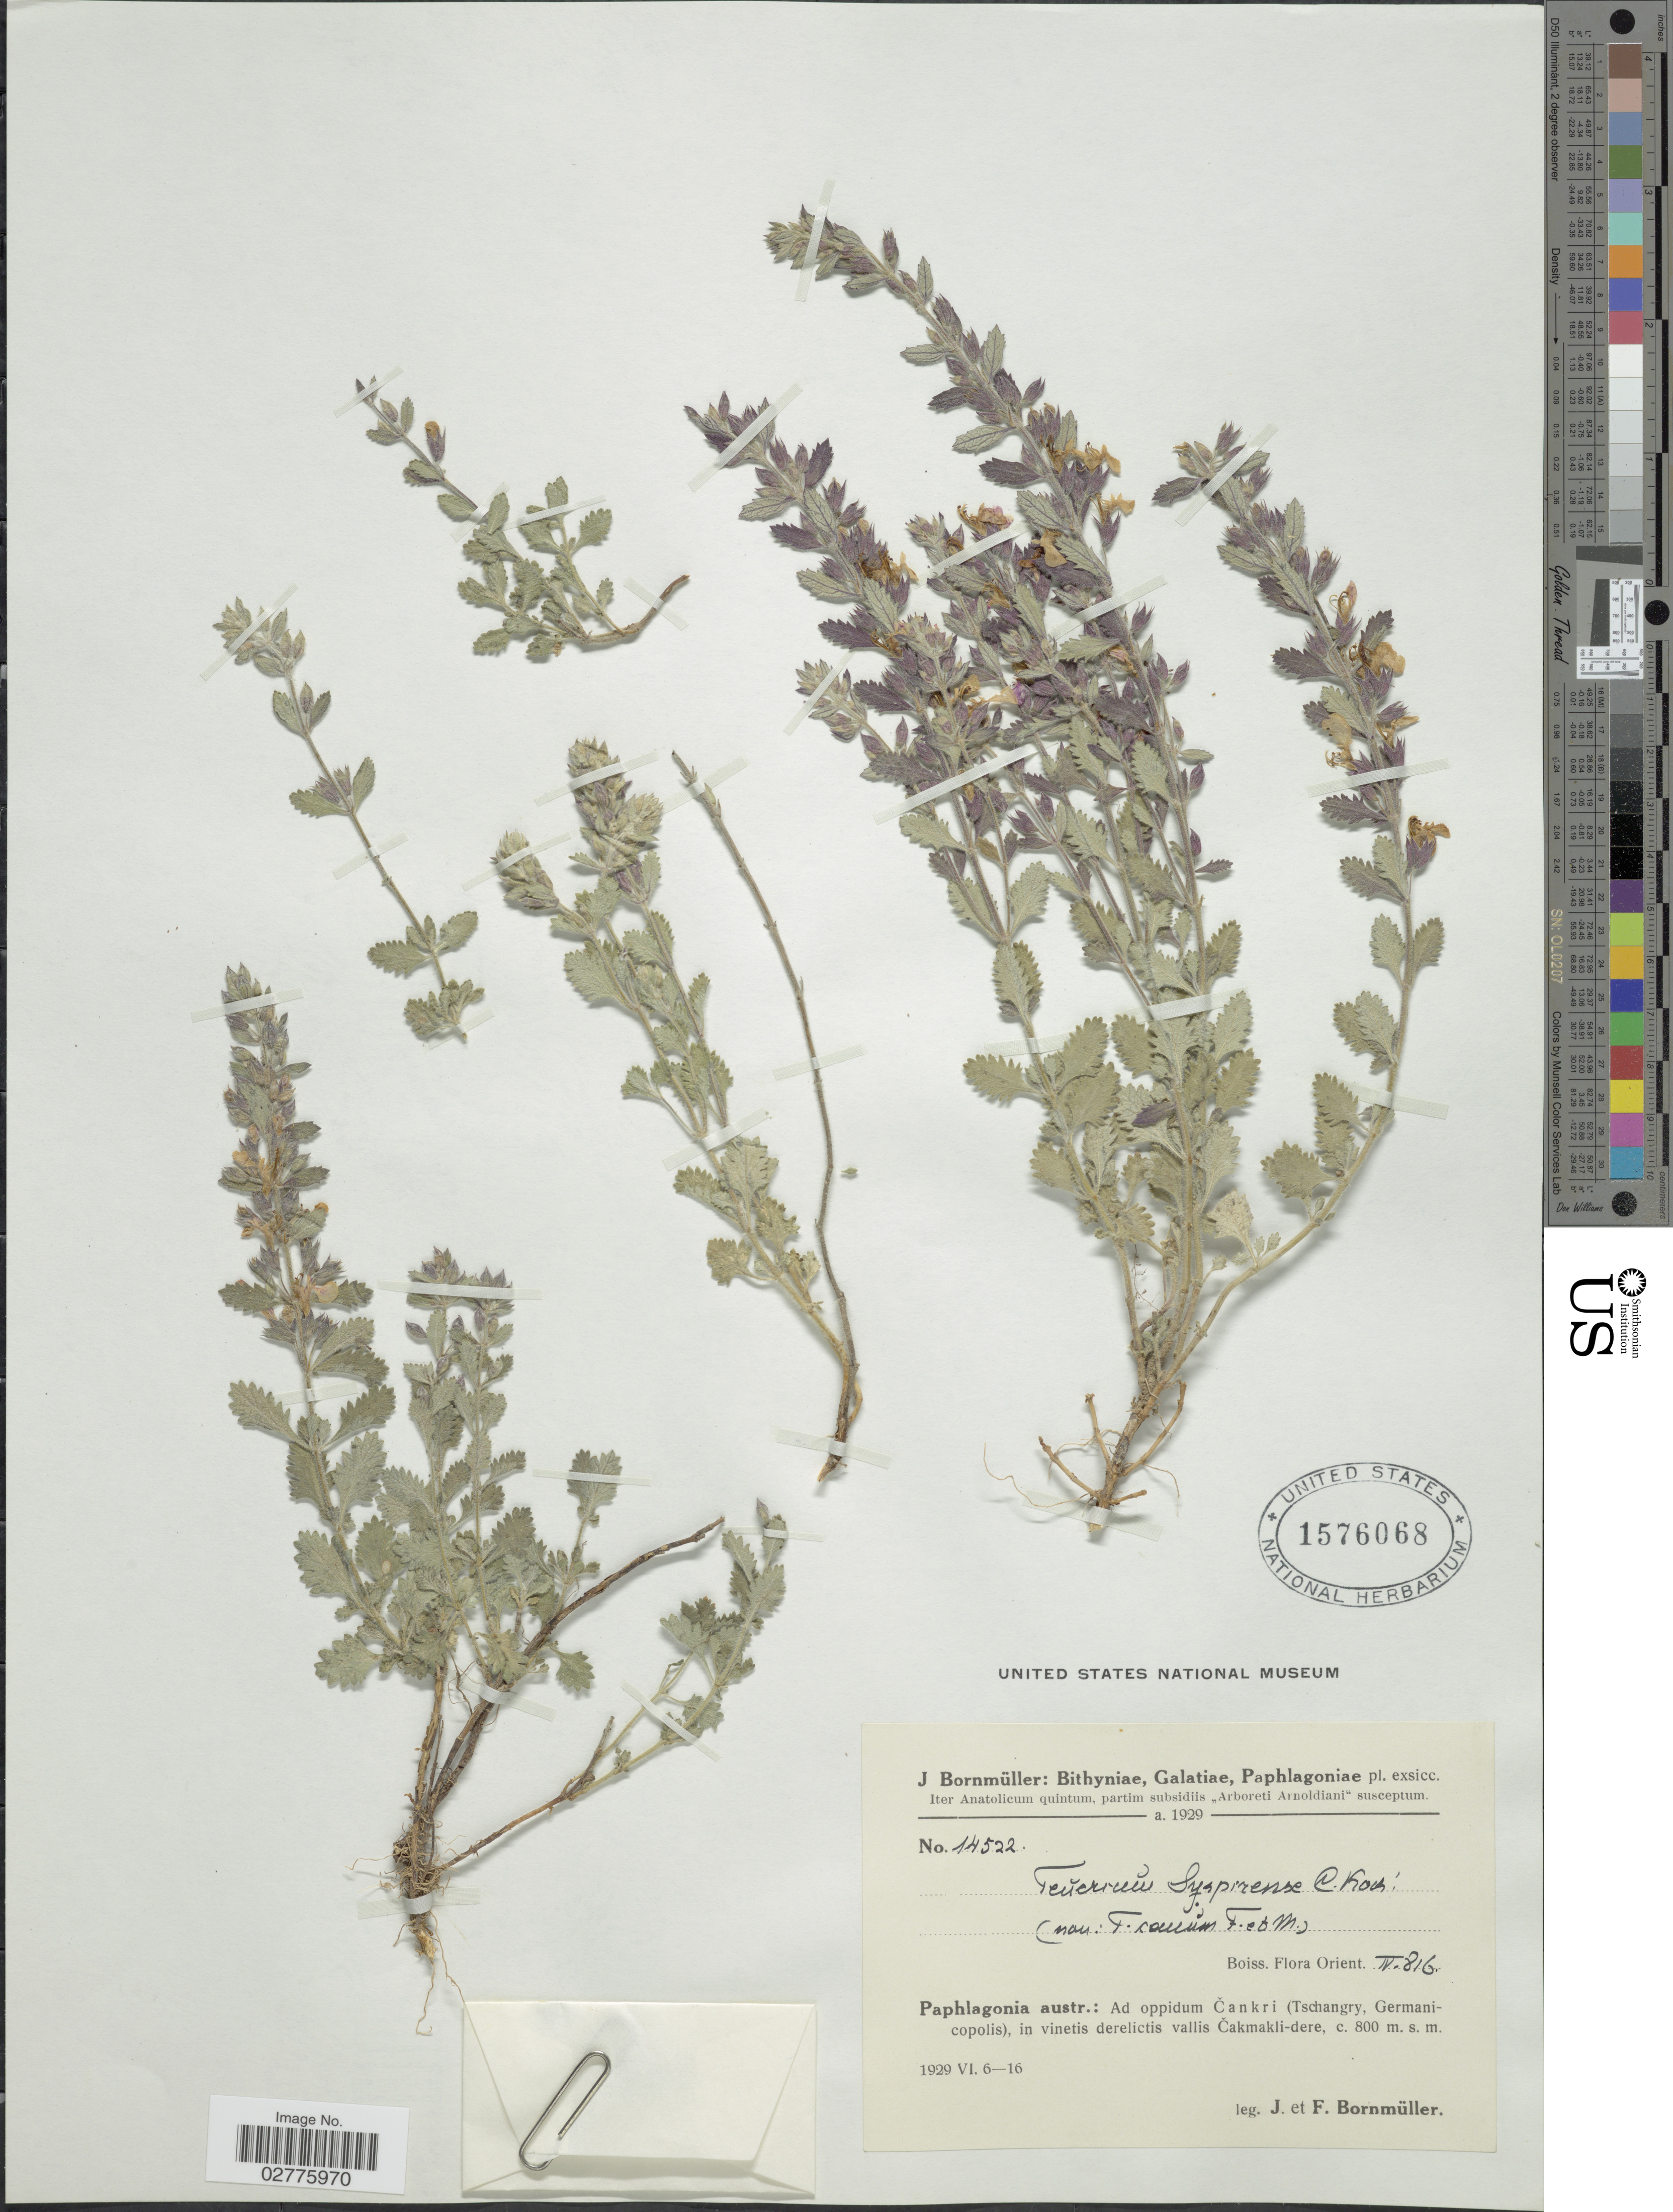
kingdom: Plantae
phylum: Tracheophyta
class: Magnoliopsida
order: Lamiales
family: Lamiaceae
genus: Teucrium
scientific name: Teucrium syspirense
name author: C. Koch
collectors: J. Bornmüller & F. Bornmüller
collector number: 14522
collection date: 1929-06-06/1929-06-16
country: Romania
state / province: Galati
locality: Bithyniae, Galatiae, Paphlagoniae, Paphlagoniae austr.: Ad oppidum Cankri (Tschangry, Germanicopolis), in vinetis derelictis vallis Cakmakli-dere.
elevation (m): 800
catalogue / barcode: US 1576068